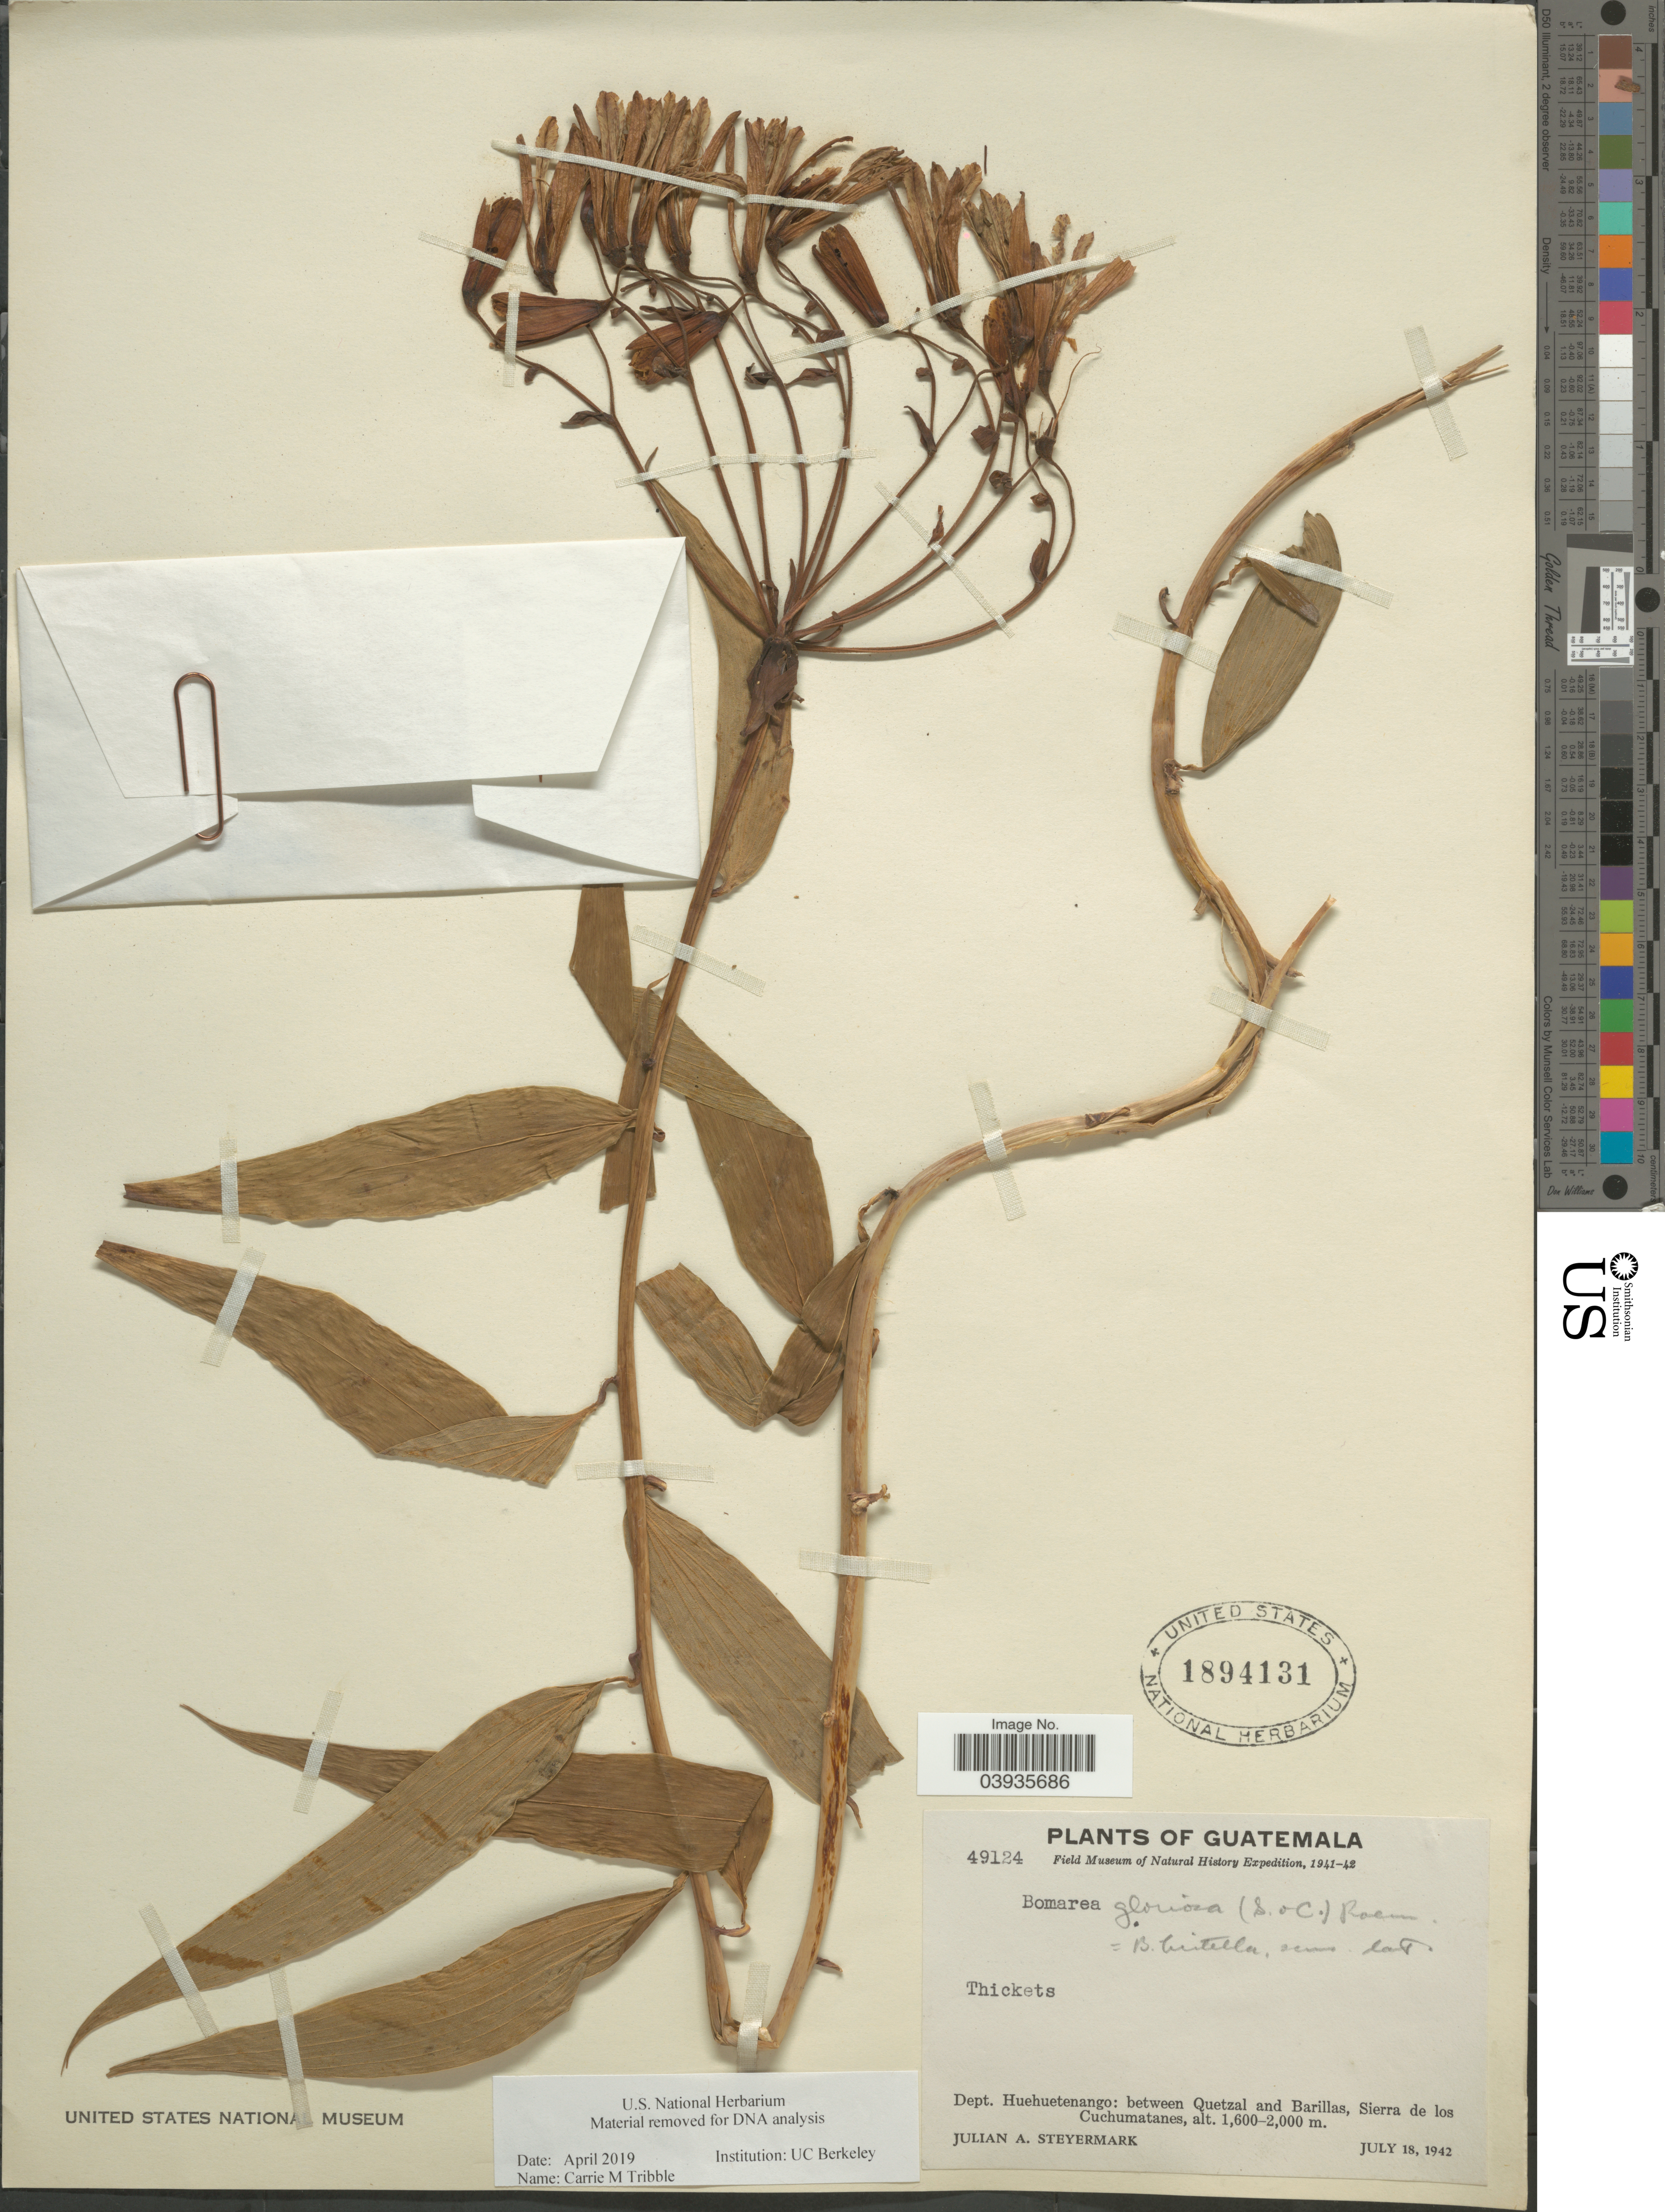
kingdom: Plantae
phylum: Tracheophyta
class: Liliopsida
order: Liliales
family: Alstroemeriaceae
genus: Bomarea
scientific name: Bomarea hirtella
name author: (Kunth) Herb.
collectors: J. Steyermark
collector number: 49124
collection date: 1942-07-18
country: Guatemala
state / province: Huehuetenango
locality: Dept. Huehuetenango: between Quetzal and Barillas, Sierra de los Cuchumatanes.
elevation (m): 1600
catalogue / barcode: US 1894131